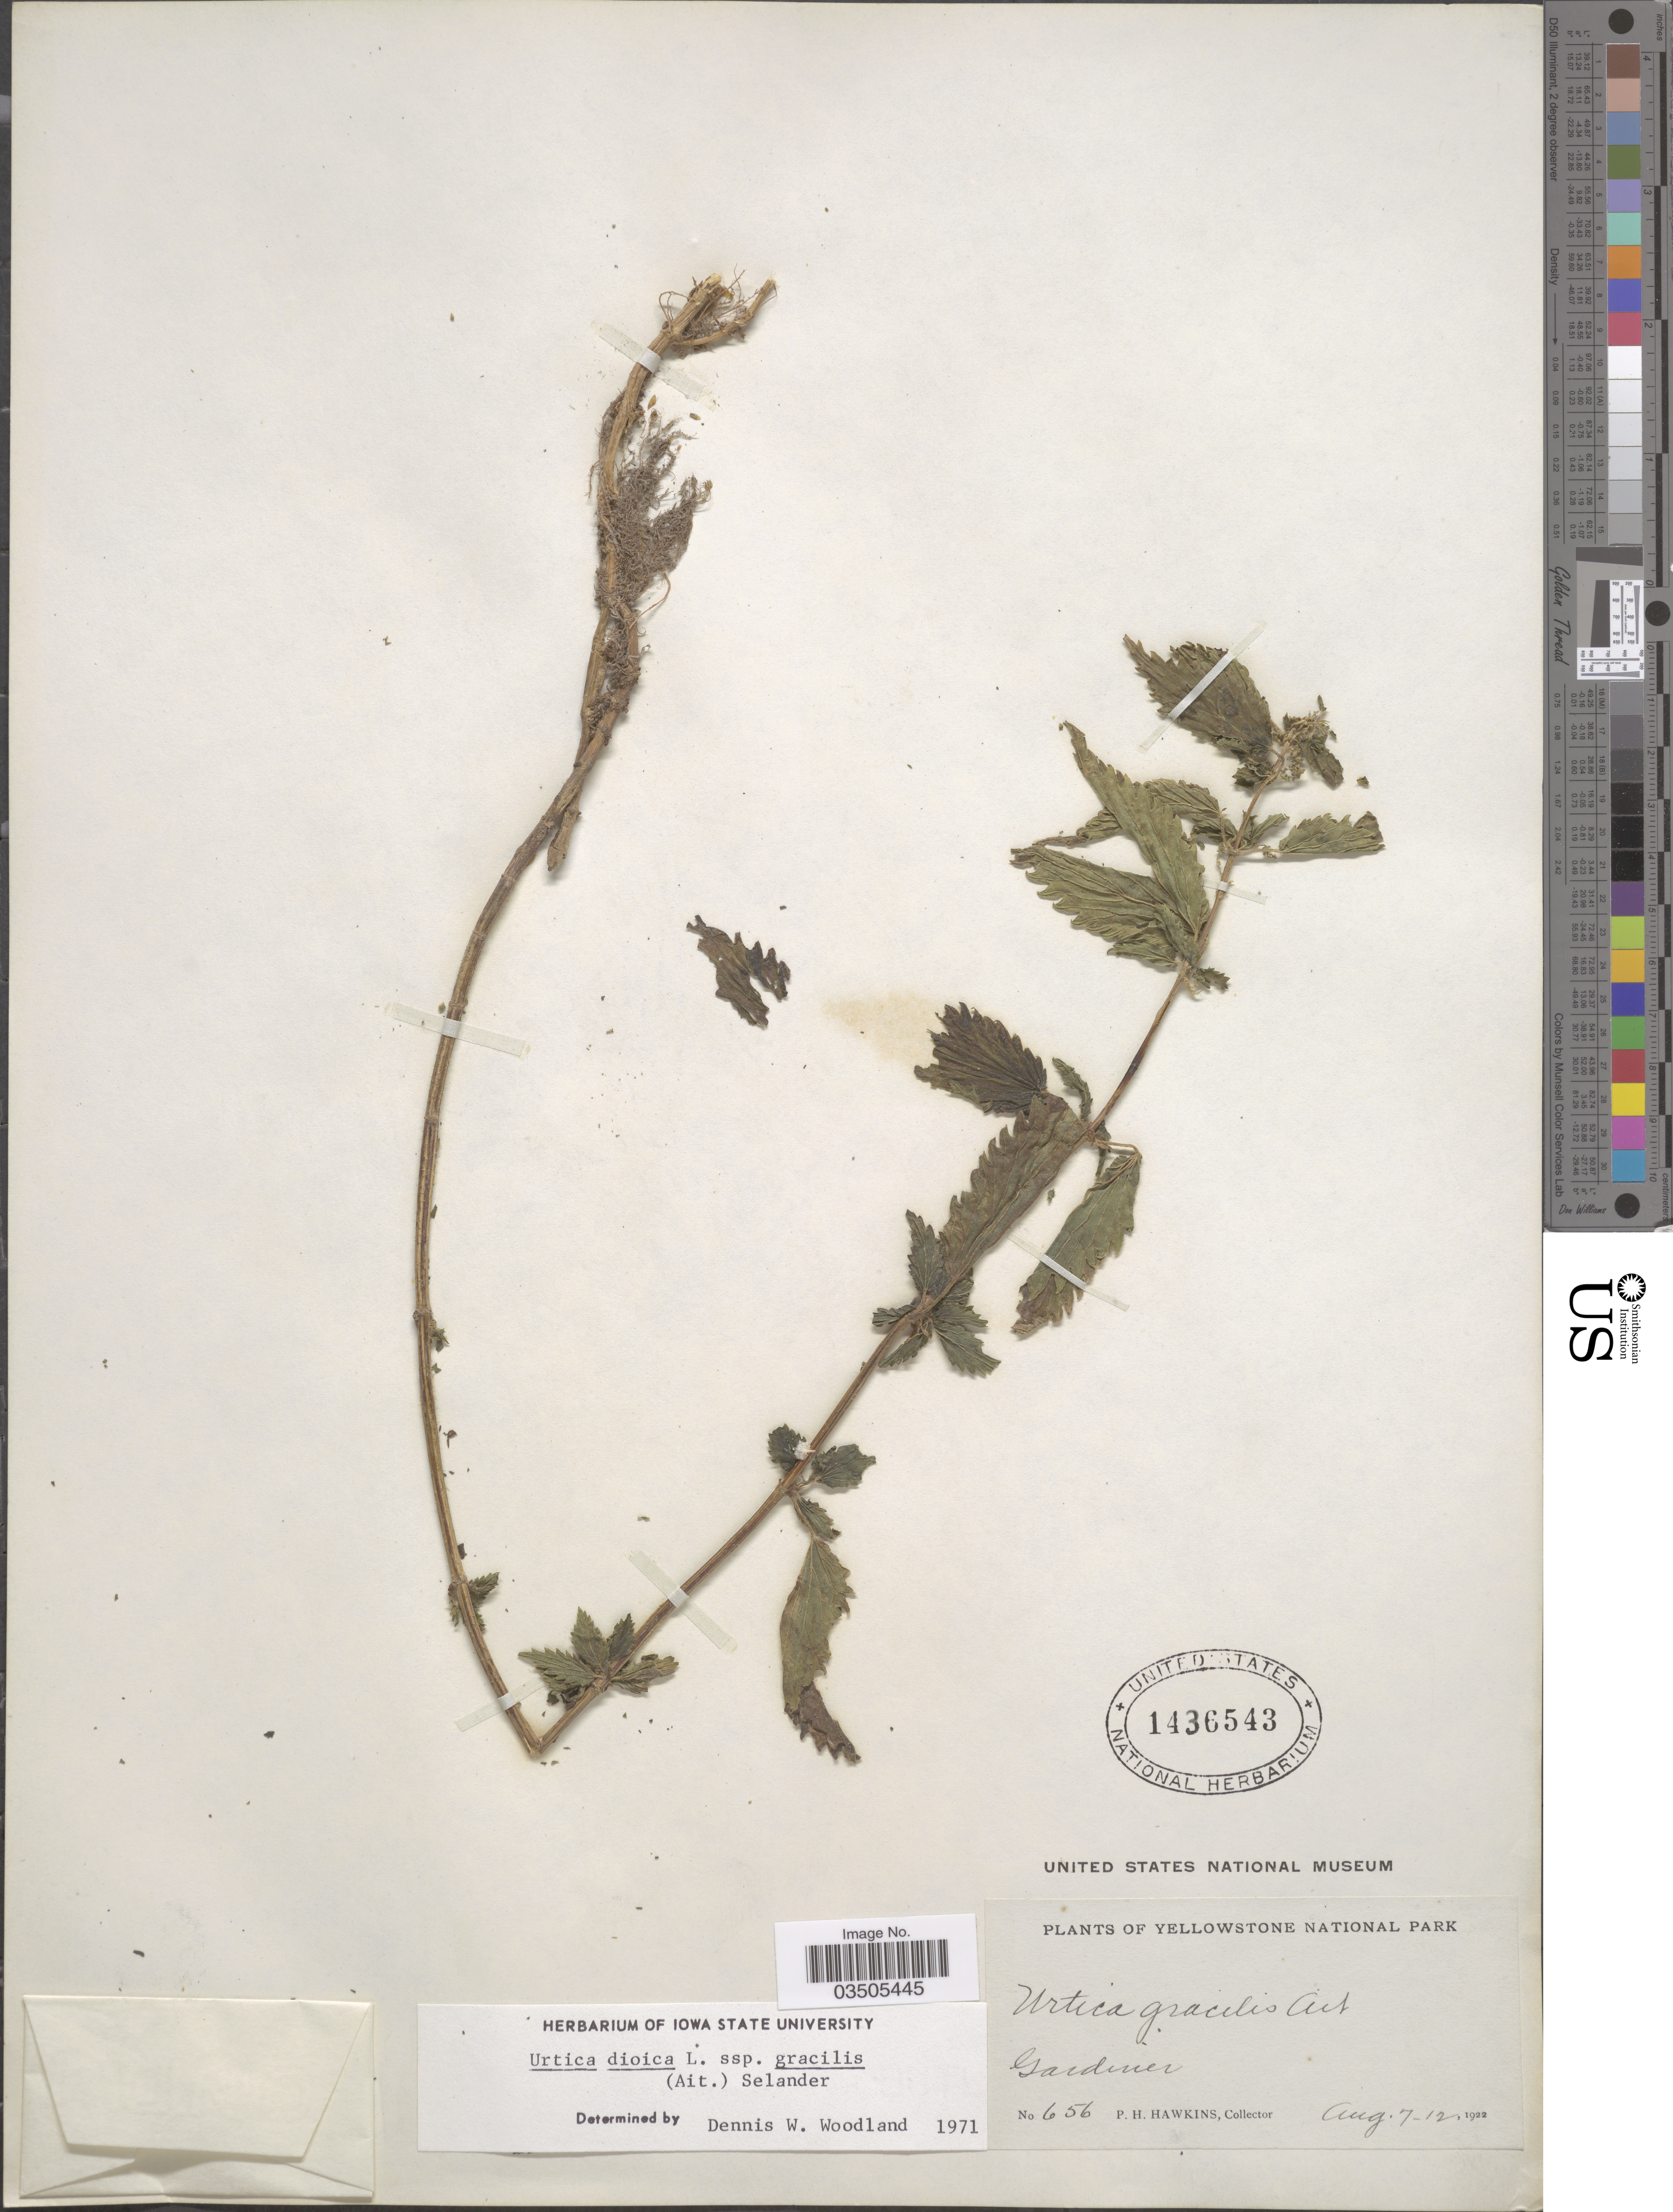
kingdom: Plantae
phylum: Tracheophyta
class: Magnoliopsida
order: Rosales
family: Urticaceae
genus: Urtica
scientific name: Urtica dioica subsp. gracilis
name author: L.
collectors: P. Hawkins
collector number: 656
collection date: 1922-08-07/1922-08-12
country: United States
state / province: Montana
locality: Yellowstone National Park. Gardiner.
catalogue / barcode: US 1436543